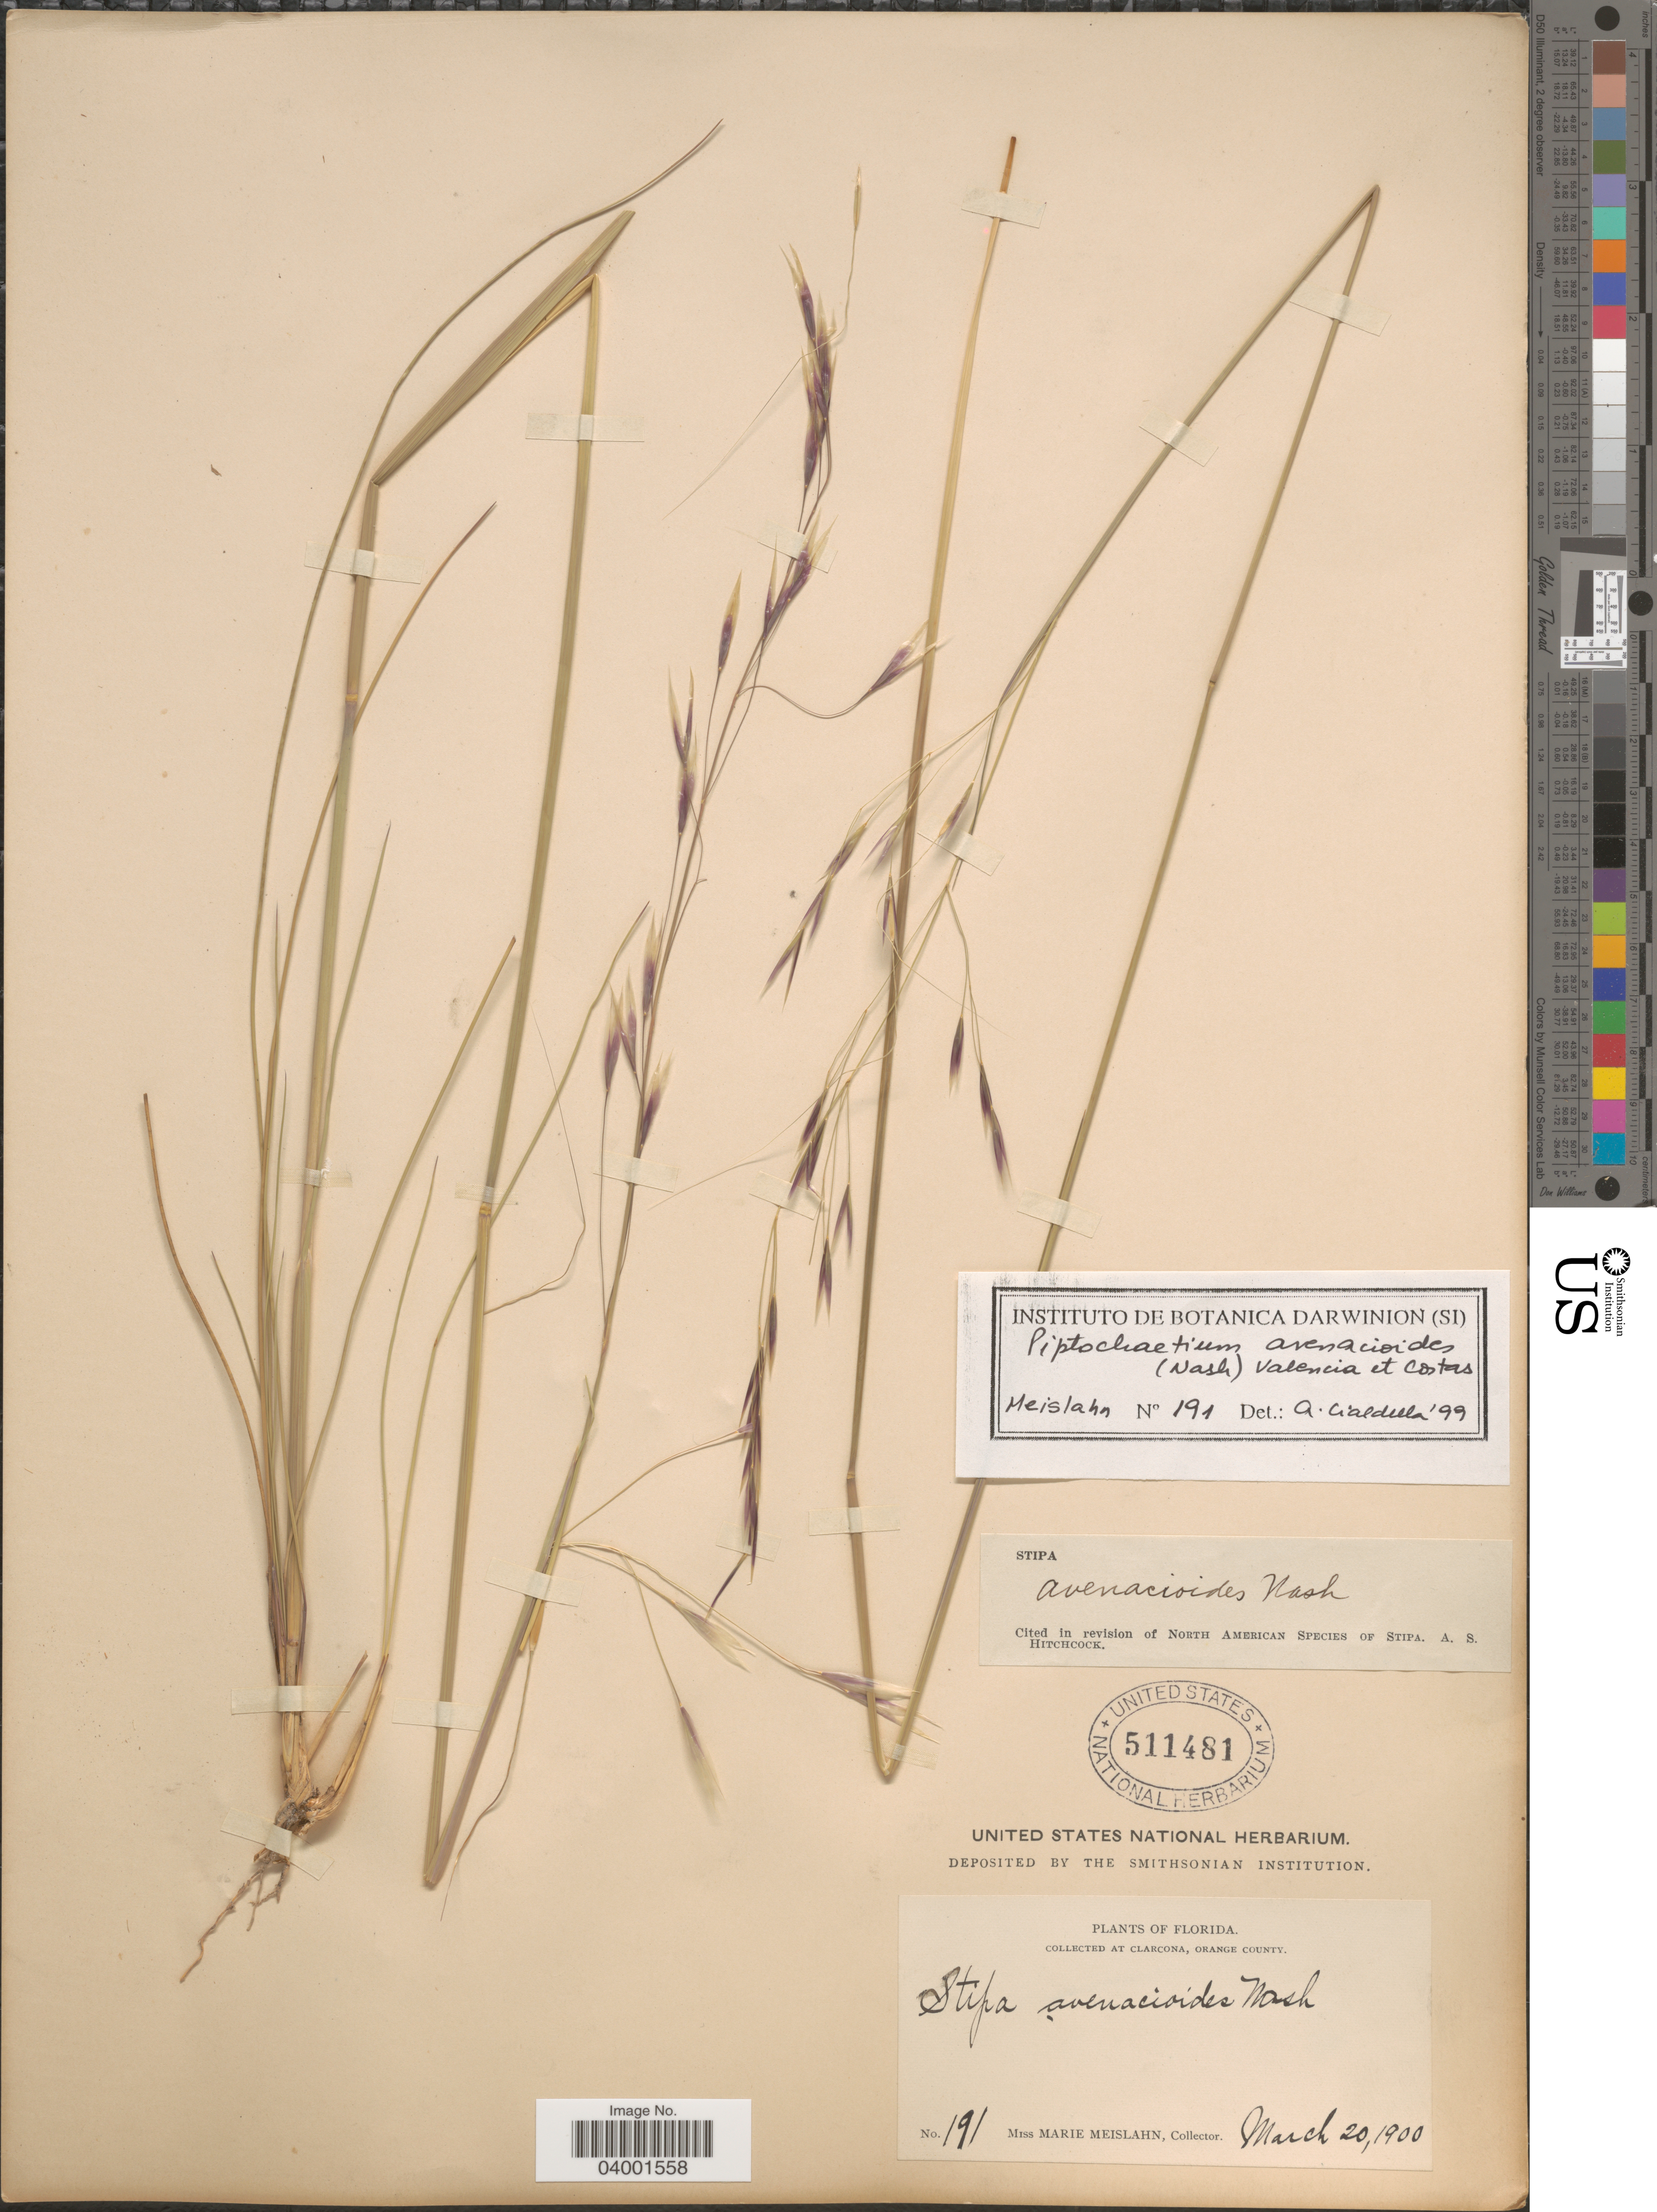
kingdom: Plantae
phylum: Tracheophyta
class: Liliopsida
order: Poales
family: Poaceae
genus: Stipa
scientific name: Stipa avenacioides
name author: Nash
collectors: M. Meislahn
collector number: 191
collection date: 1900-03-20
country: United States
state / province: Florida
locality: At Clarcona, Orange County.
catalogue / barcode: US 511481